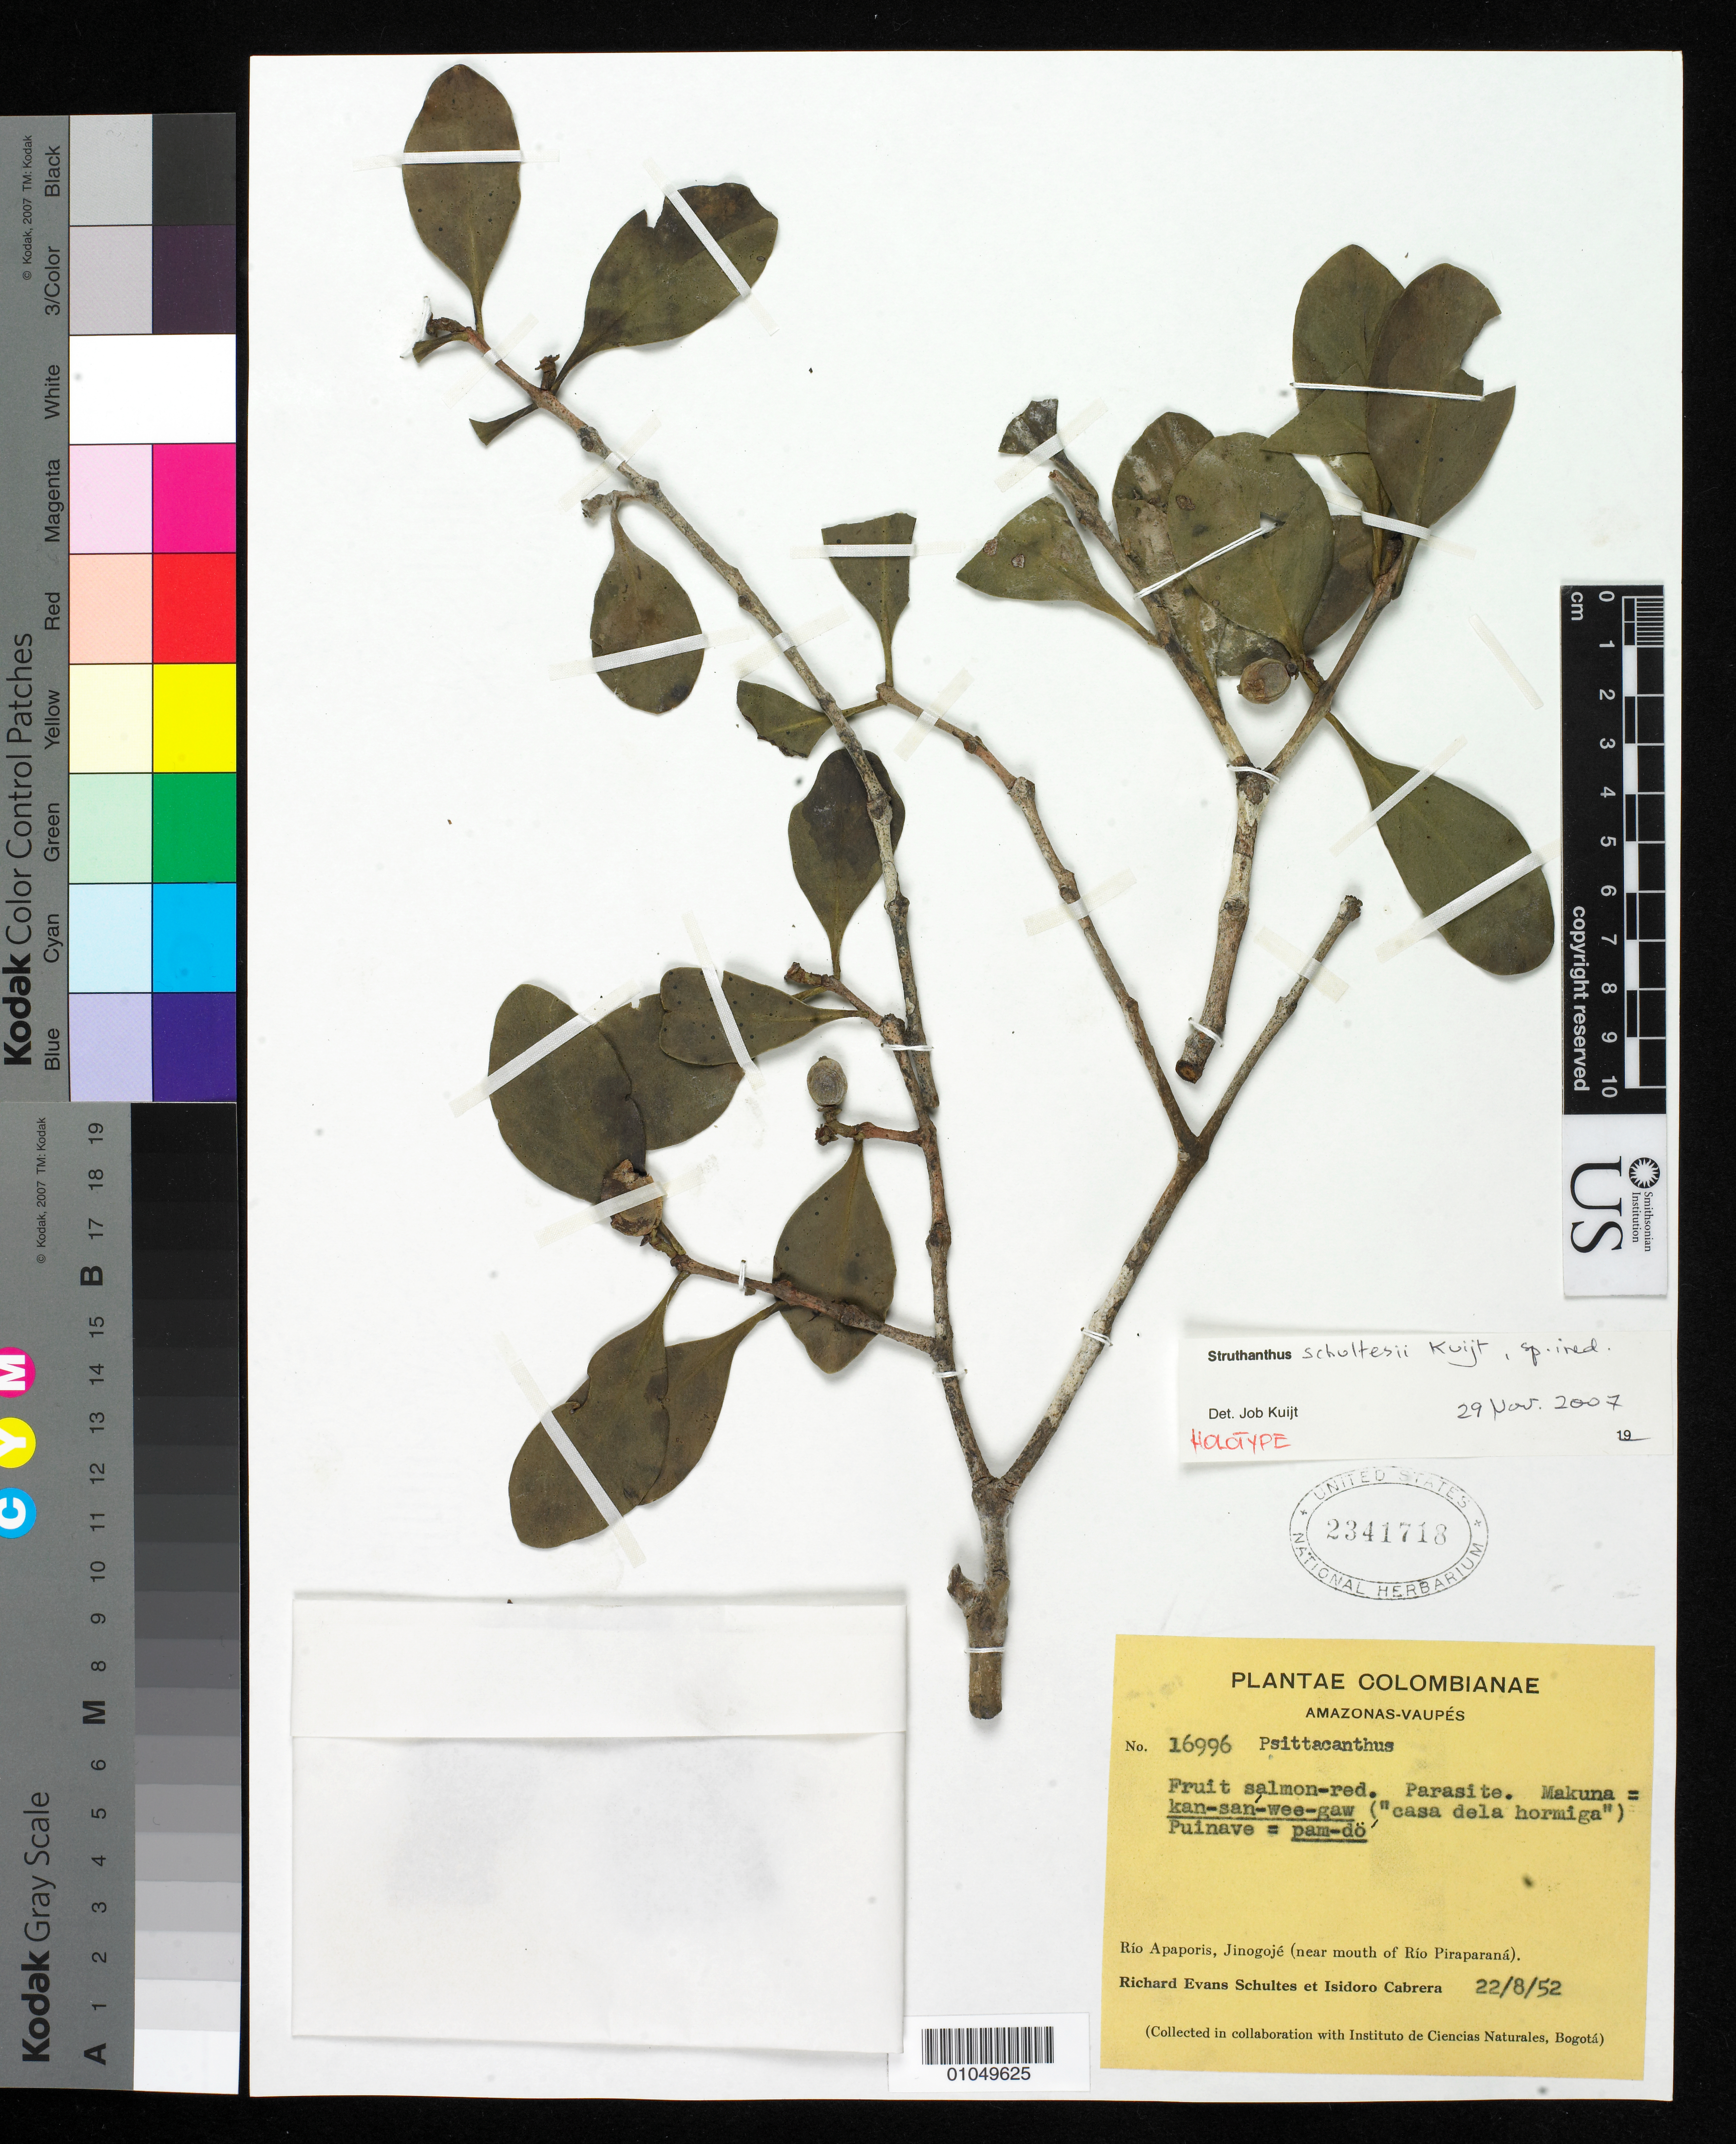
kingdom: Plantae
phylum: Tracheophyta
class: Magnoliopsida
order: Santalales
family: Loranthaceae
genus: Struthanthus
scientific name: Struthanthus schultesii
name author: Kuijt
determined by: Kuijt, Job, (CANADA)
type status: Holotype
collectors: R. E. Schultes & I. Cabrera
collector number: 16996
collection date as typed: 22 Aug 1952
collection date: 1952-08-22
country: Colombia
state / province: Vaupés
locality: Río Apaporis, Jinogojé (near mouth of Río Piraparaná).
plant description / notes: Protologue [mis-] cites collection date as 18 Aug. 1952.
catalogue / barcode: US 2341718